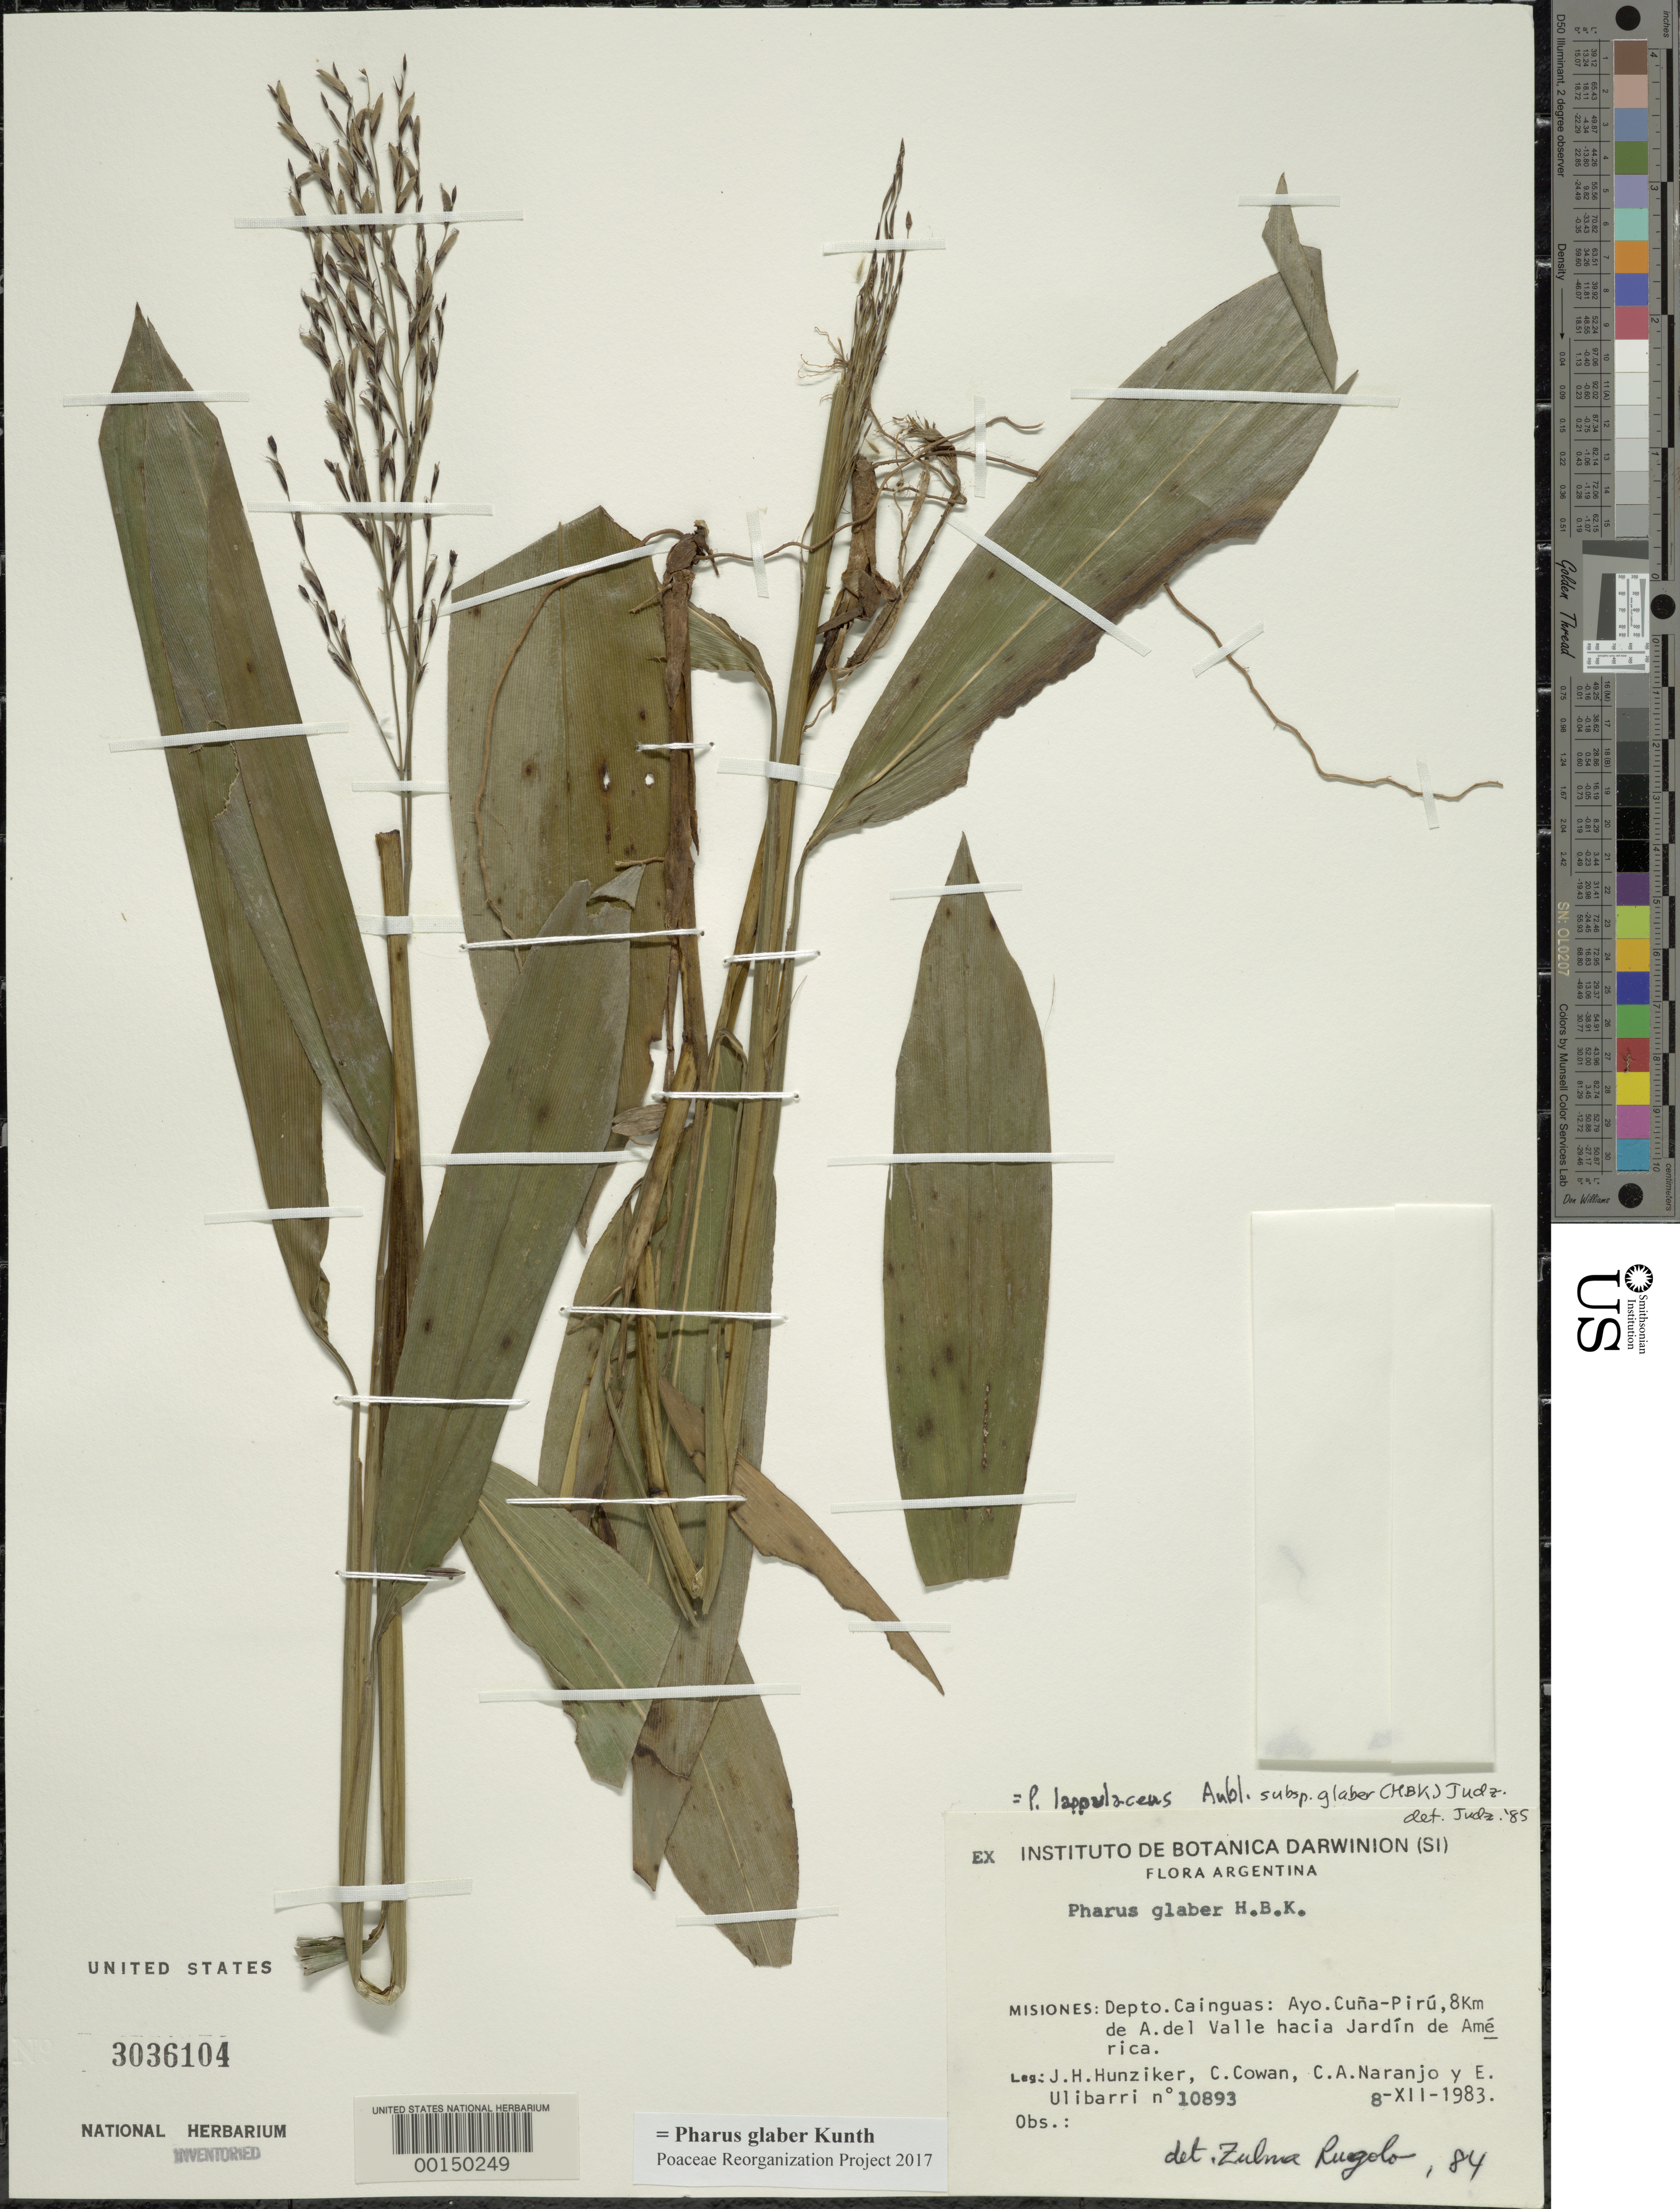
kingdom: Plantae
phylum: Tracheophyta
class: Liliopsida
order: Poales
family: Poaceae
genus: Pharus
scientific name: Pharus glaber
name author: Kunth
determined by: Poaceae Reorganization Project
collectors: J. H. Hunziker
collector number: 10893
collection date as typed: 08 Jul 1983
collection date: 1983-07-08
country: Argentina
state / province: Misiones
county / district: Cainguás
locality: Ayo Cuna-Piru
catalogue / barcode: US 3036104